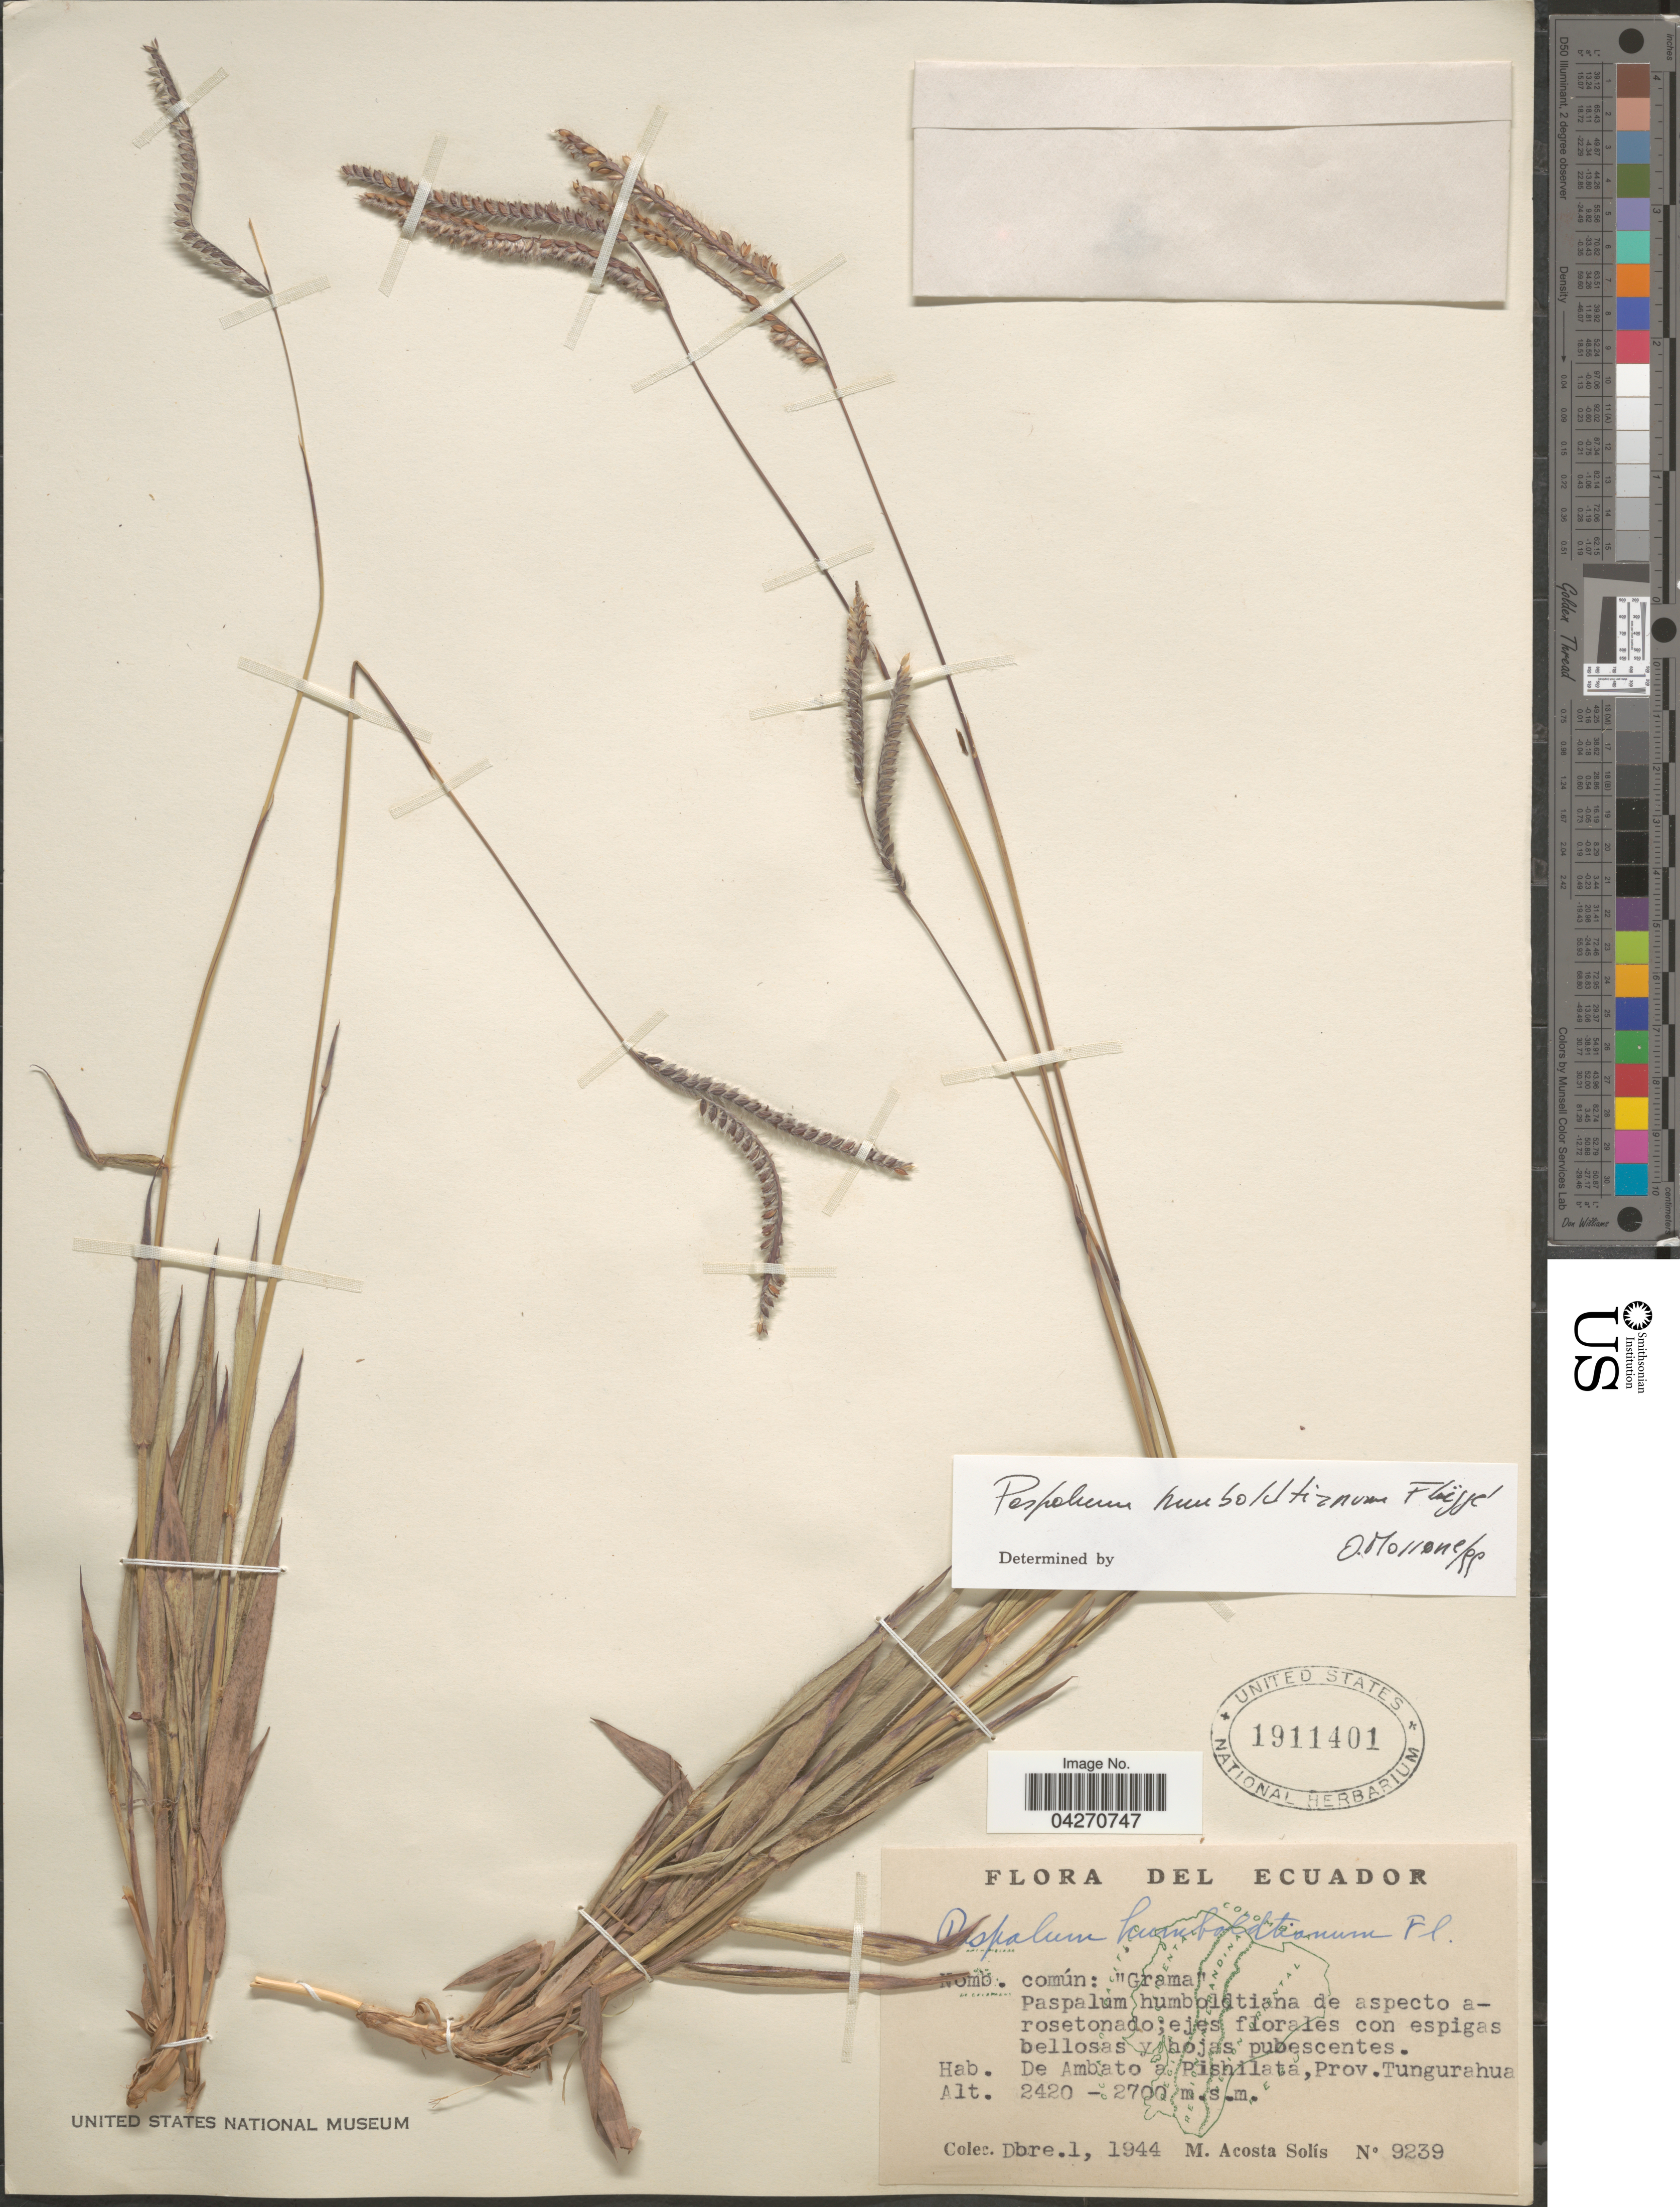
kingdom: Plantae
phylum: Tracheophyta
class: Liliopsida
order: Poales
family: Poaceae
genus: Paspalum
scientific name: Paspalum humboldtianum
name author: Flüggé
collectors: M. Acosta Solis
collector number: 9239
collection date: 1944-12-01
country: Ecuador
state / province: Tungurahua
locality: De Ambato a Pishilata.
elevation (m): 2420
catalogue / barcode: US 1911401